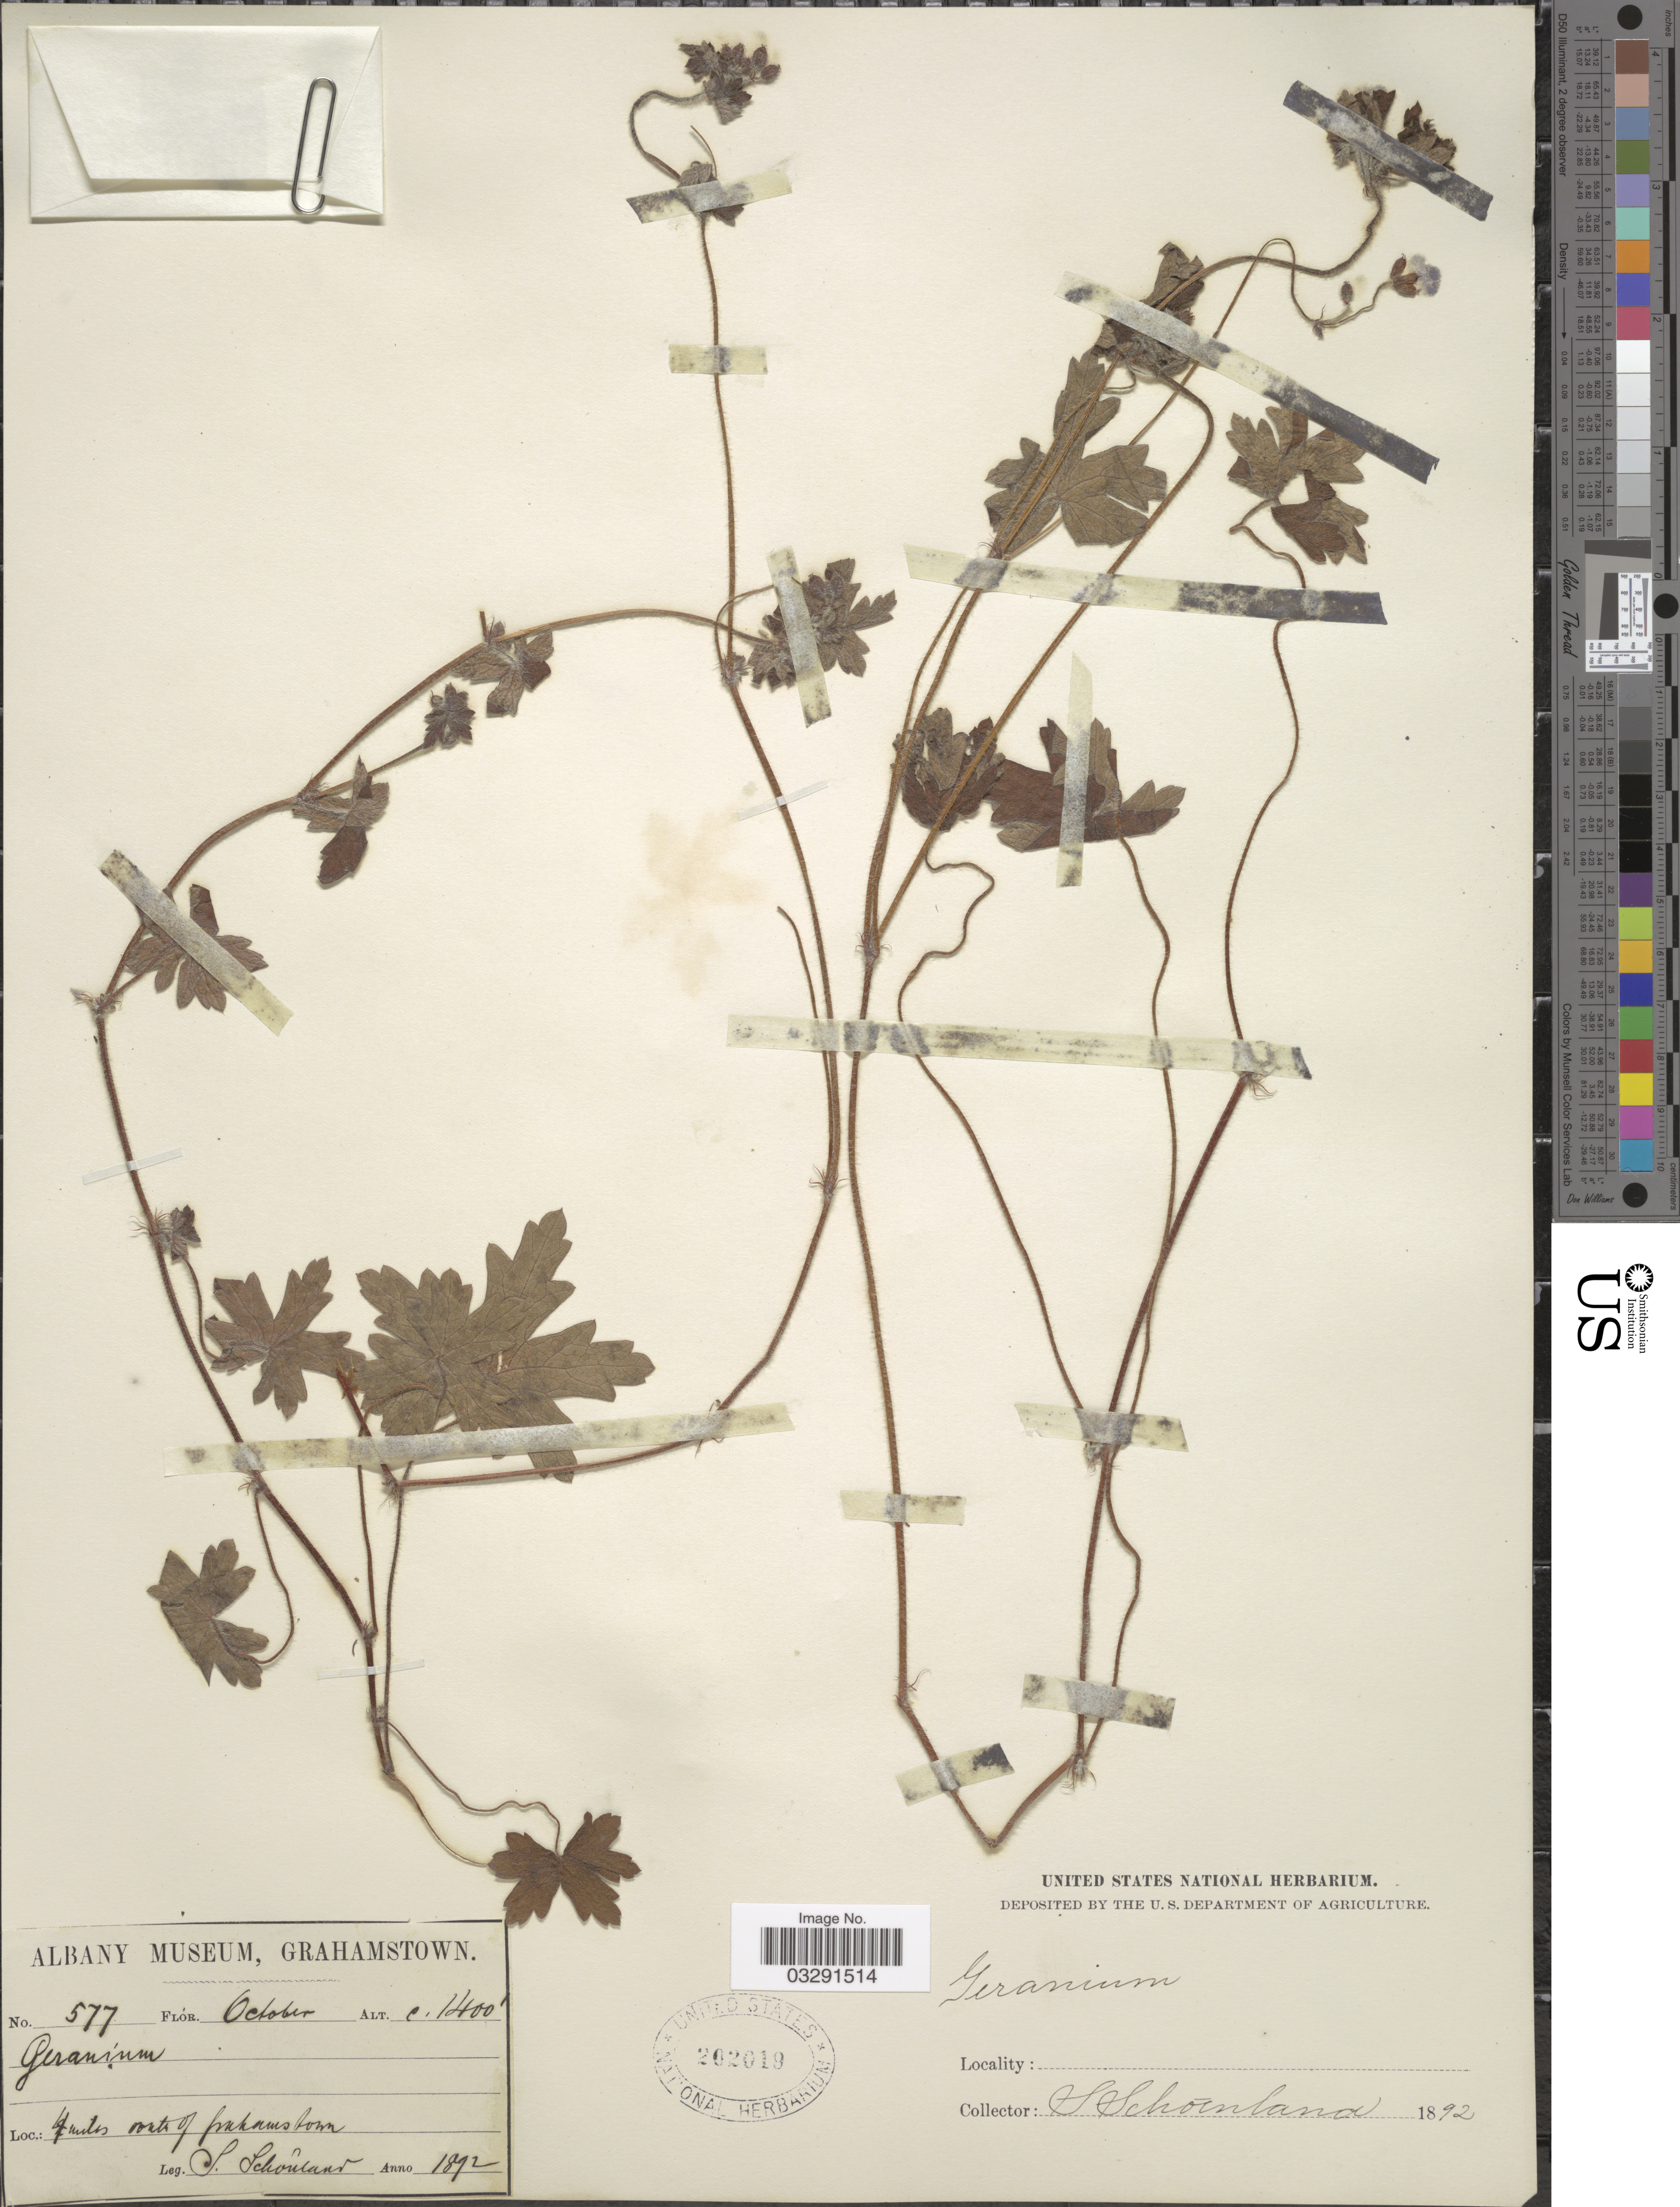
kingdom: Plantae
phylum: Tracheophyta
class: Magnoliopsida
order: Geraniales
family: Geraniaceae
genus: Geranium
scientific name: Geranium sp.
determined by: Aedo, C.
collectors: S. Schönland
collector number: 577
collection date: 1892-10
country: South Africa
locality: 4 miles north of Grahamstown.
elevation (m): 427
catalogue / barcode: US 202019